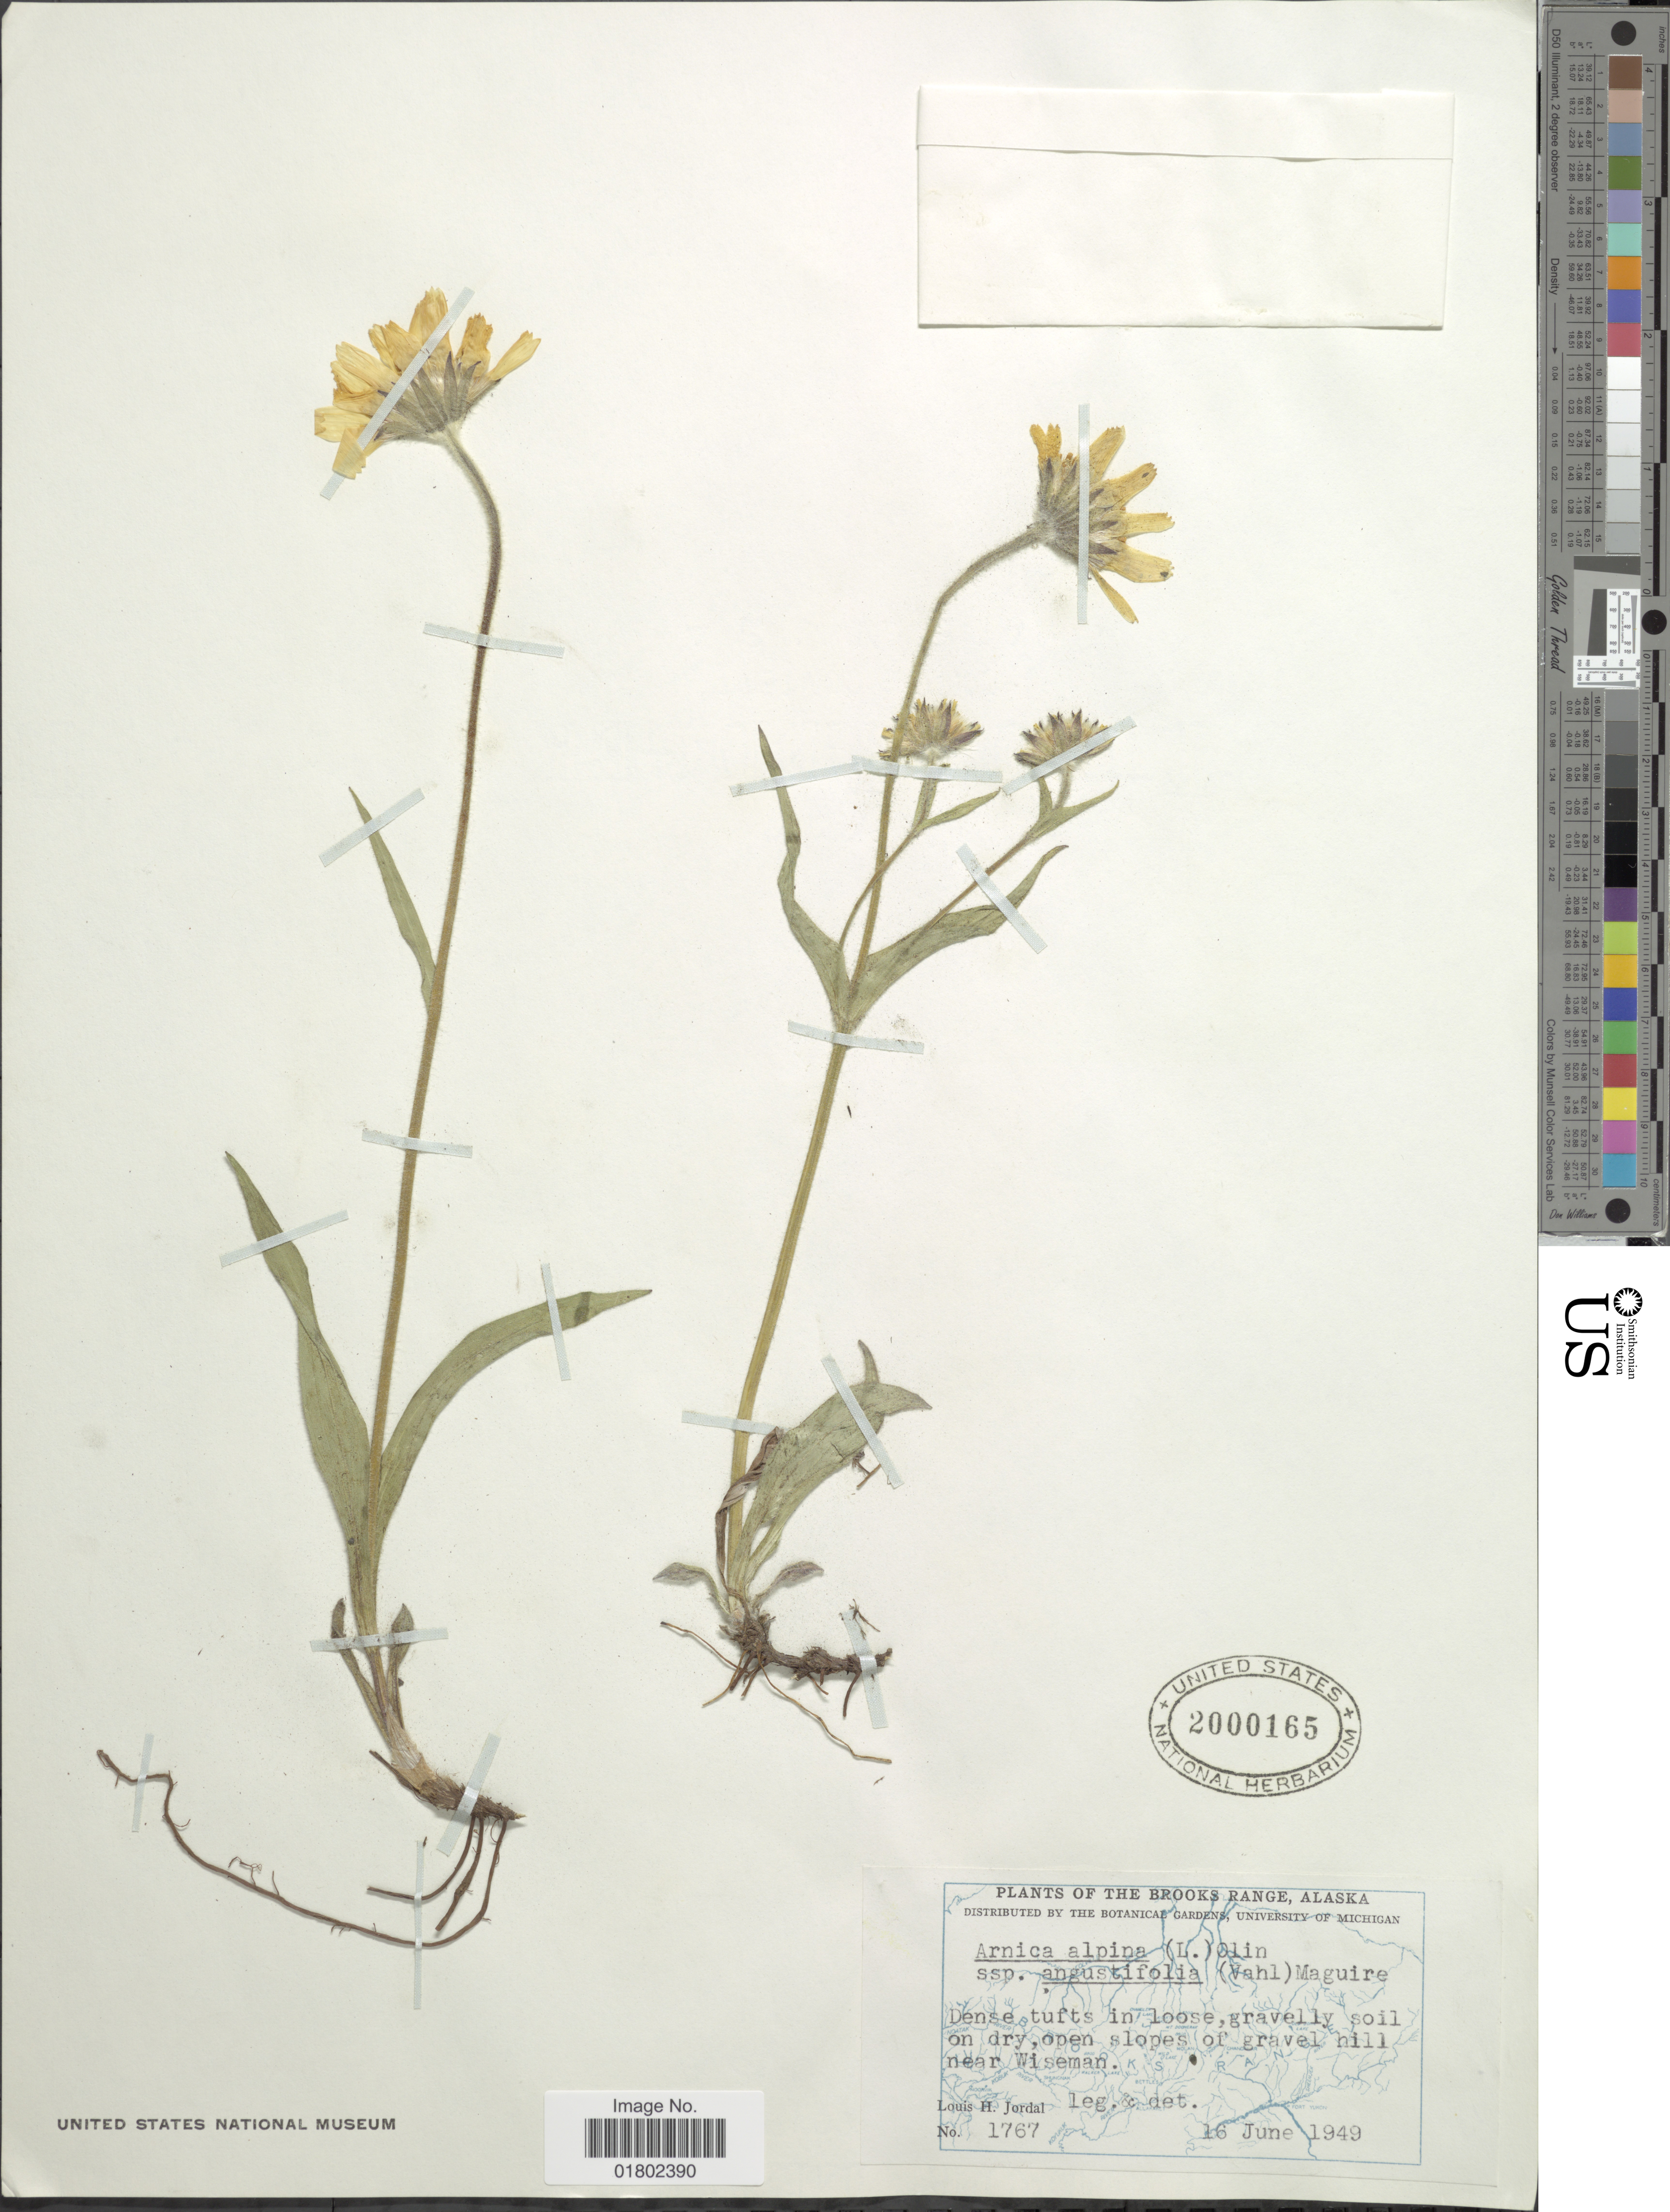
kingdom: Plantae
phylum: Tracheophyta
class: Magnoliopsida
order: Asterales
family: Asteraceae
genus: Arnica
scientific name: Arnica alpina var. angustifolia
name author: (Vahl) Maguire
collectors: L. Jordal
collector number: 1767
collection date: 1949-06-16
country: United States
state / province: Alaska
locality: The Brooks Range, open slopes of gravel hill near Wiseman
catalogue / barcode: US 2000165